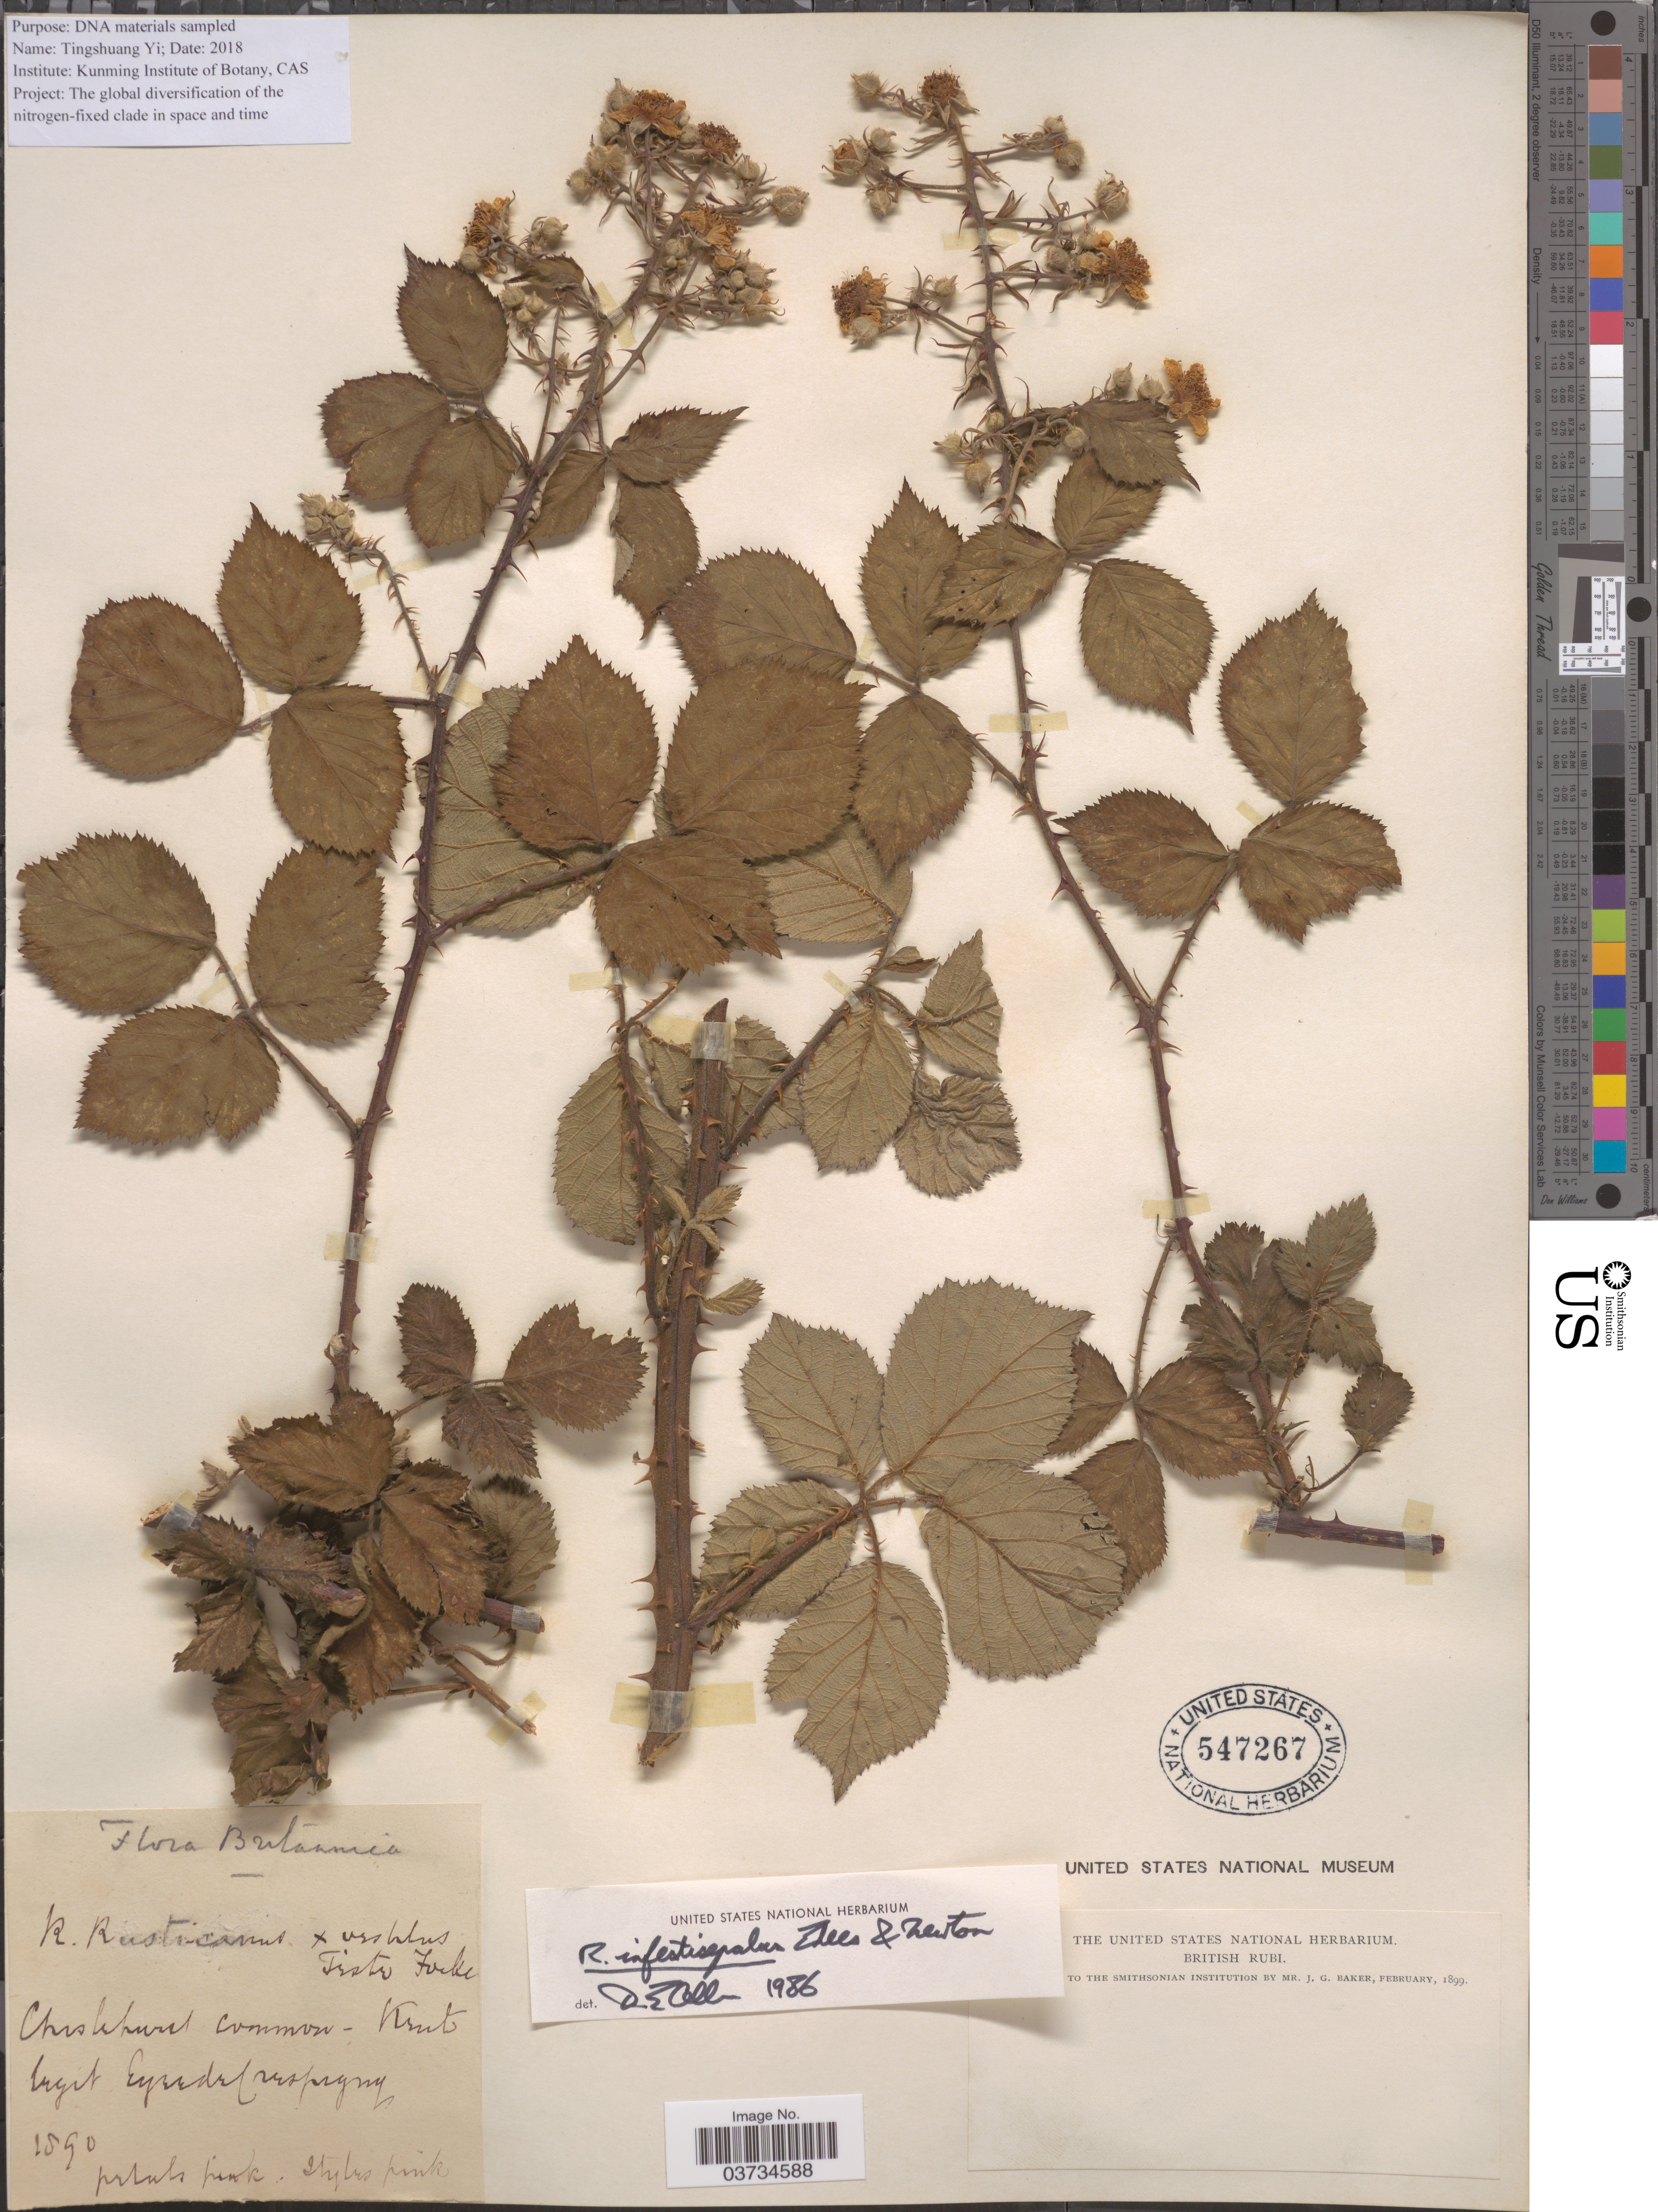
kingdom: Plantae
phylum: Tracheophyta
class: Magnoliopsida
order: Rosales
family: Rosaceae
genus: Rubus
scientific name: Rubus infestisepalus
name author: Edees & A. Newton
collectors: E. de Crespigny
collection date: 1890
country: United Kingdom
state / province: England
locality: Britannica. Chislehurst. Kent.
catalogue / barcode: US 547267